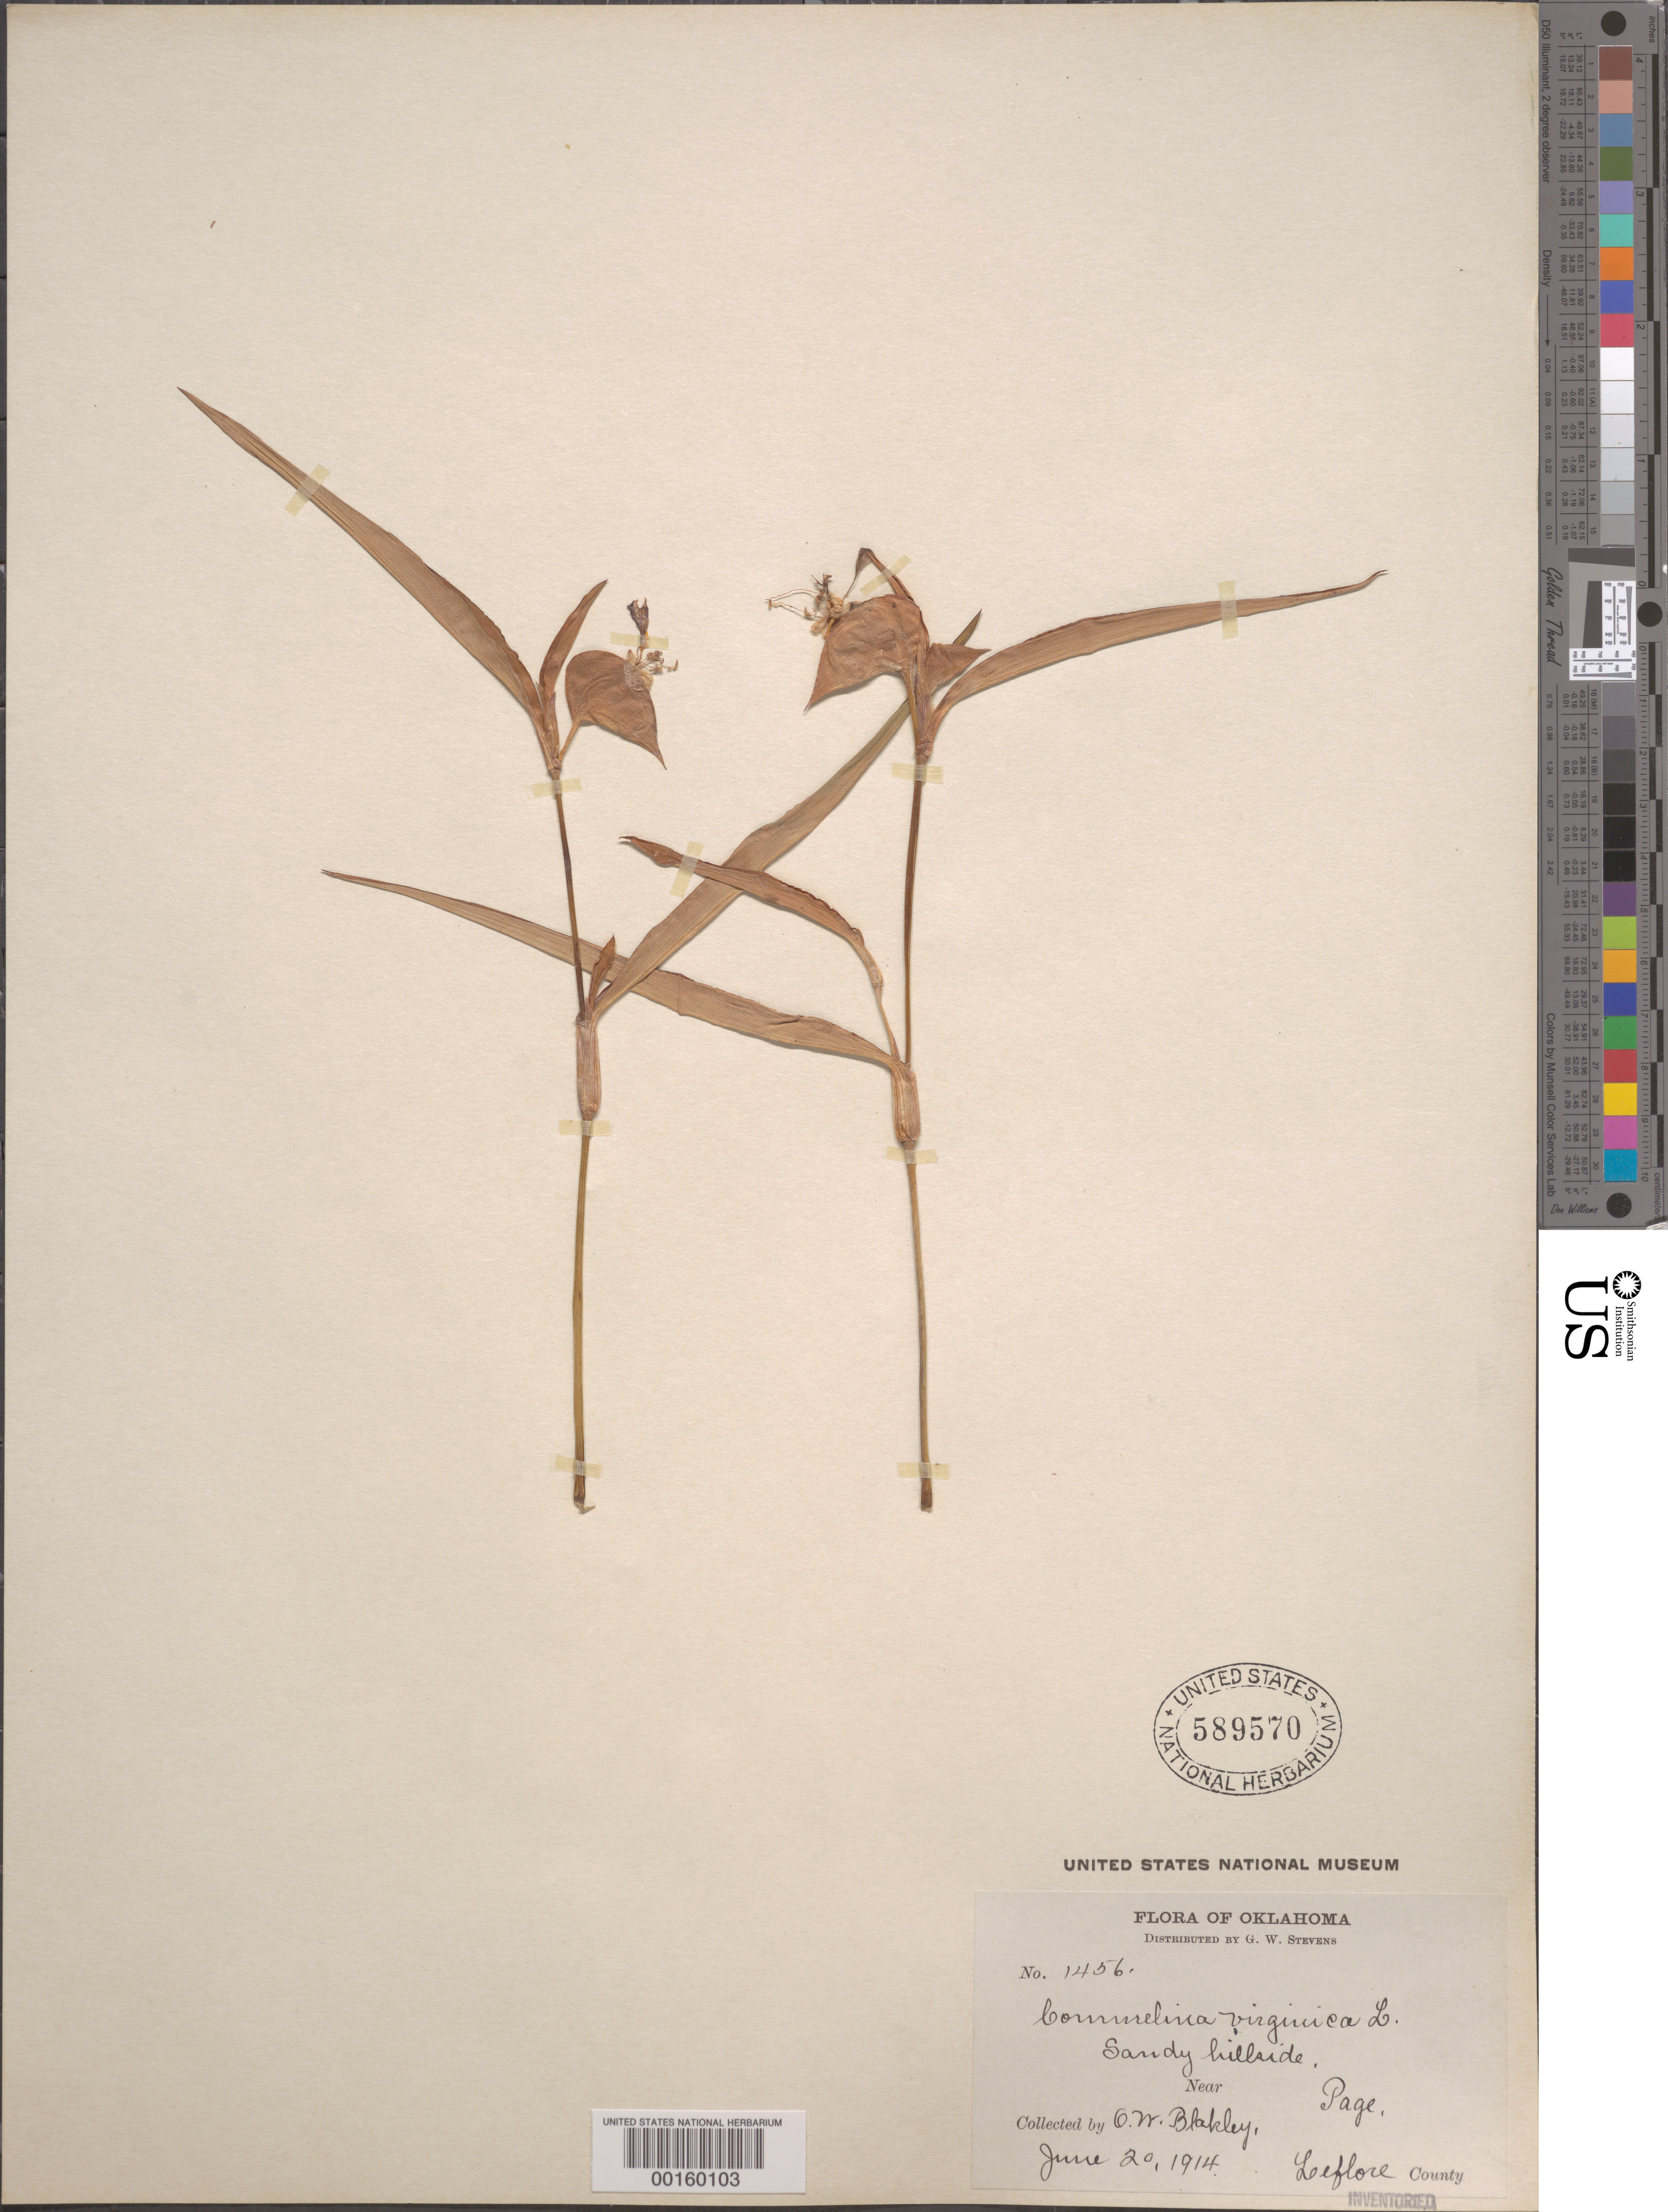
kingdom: Plantae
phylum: Tracheophyta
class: Liliopsida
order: Commelinales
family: Commelinaceae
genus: Commelina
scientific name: Commelina erecta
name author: L.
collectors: O. Blakley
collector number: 1456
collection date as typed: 20 Jun 1914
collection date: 1914-06-20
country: United States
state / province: Oklahoma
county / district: Le Flore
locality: Page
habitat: Sandy hillside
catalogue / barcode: US 589570